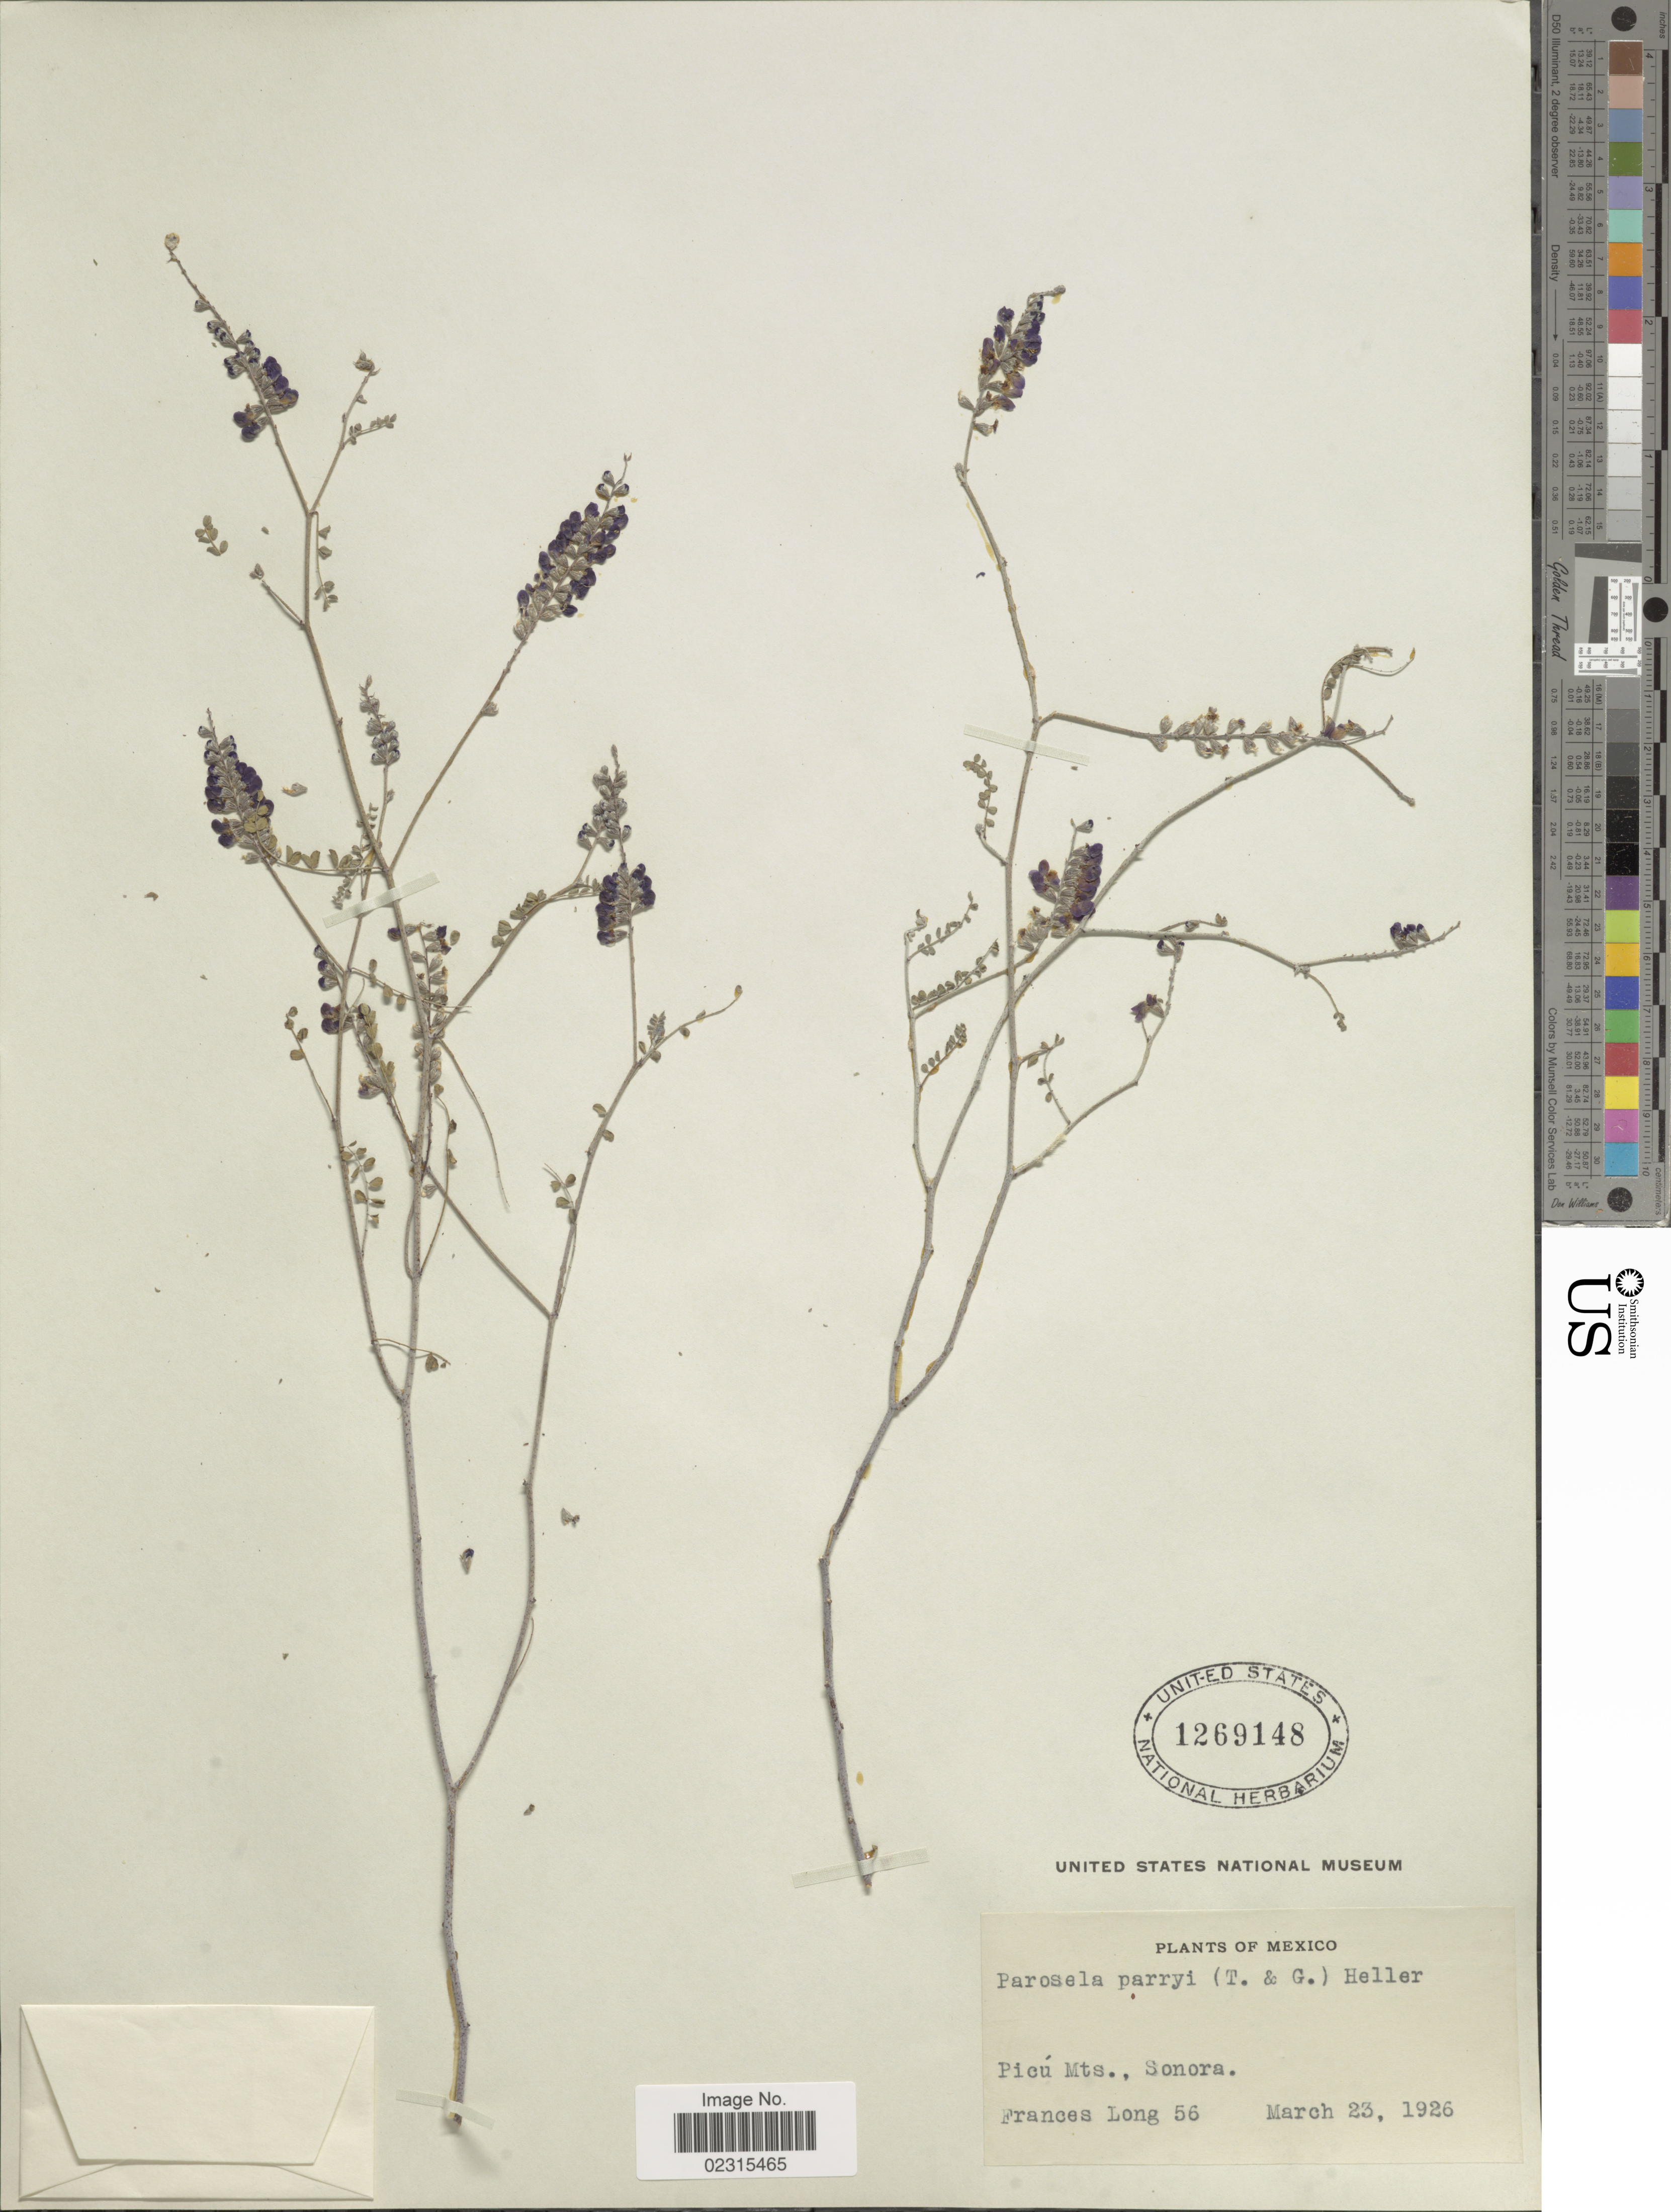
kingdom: Plantae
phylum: Tracheophyta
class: Magnoliopsida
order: Fabales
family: Fabaceae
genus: Marina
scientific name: Marina parryi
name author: (Torr. & A. Gray) Barneby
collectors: F. Long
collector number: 56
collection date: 1926-03-23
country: Mexico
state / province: Sonora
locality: Picu Mts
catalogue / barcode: US 1269148